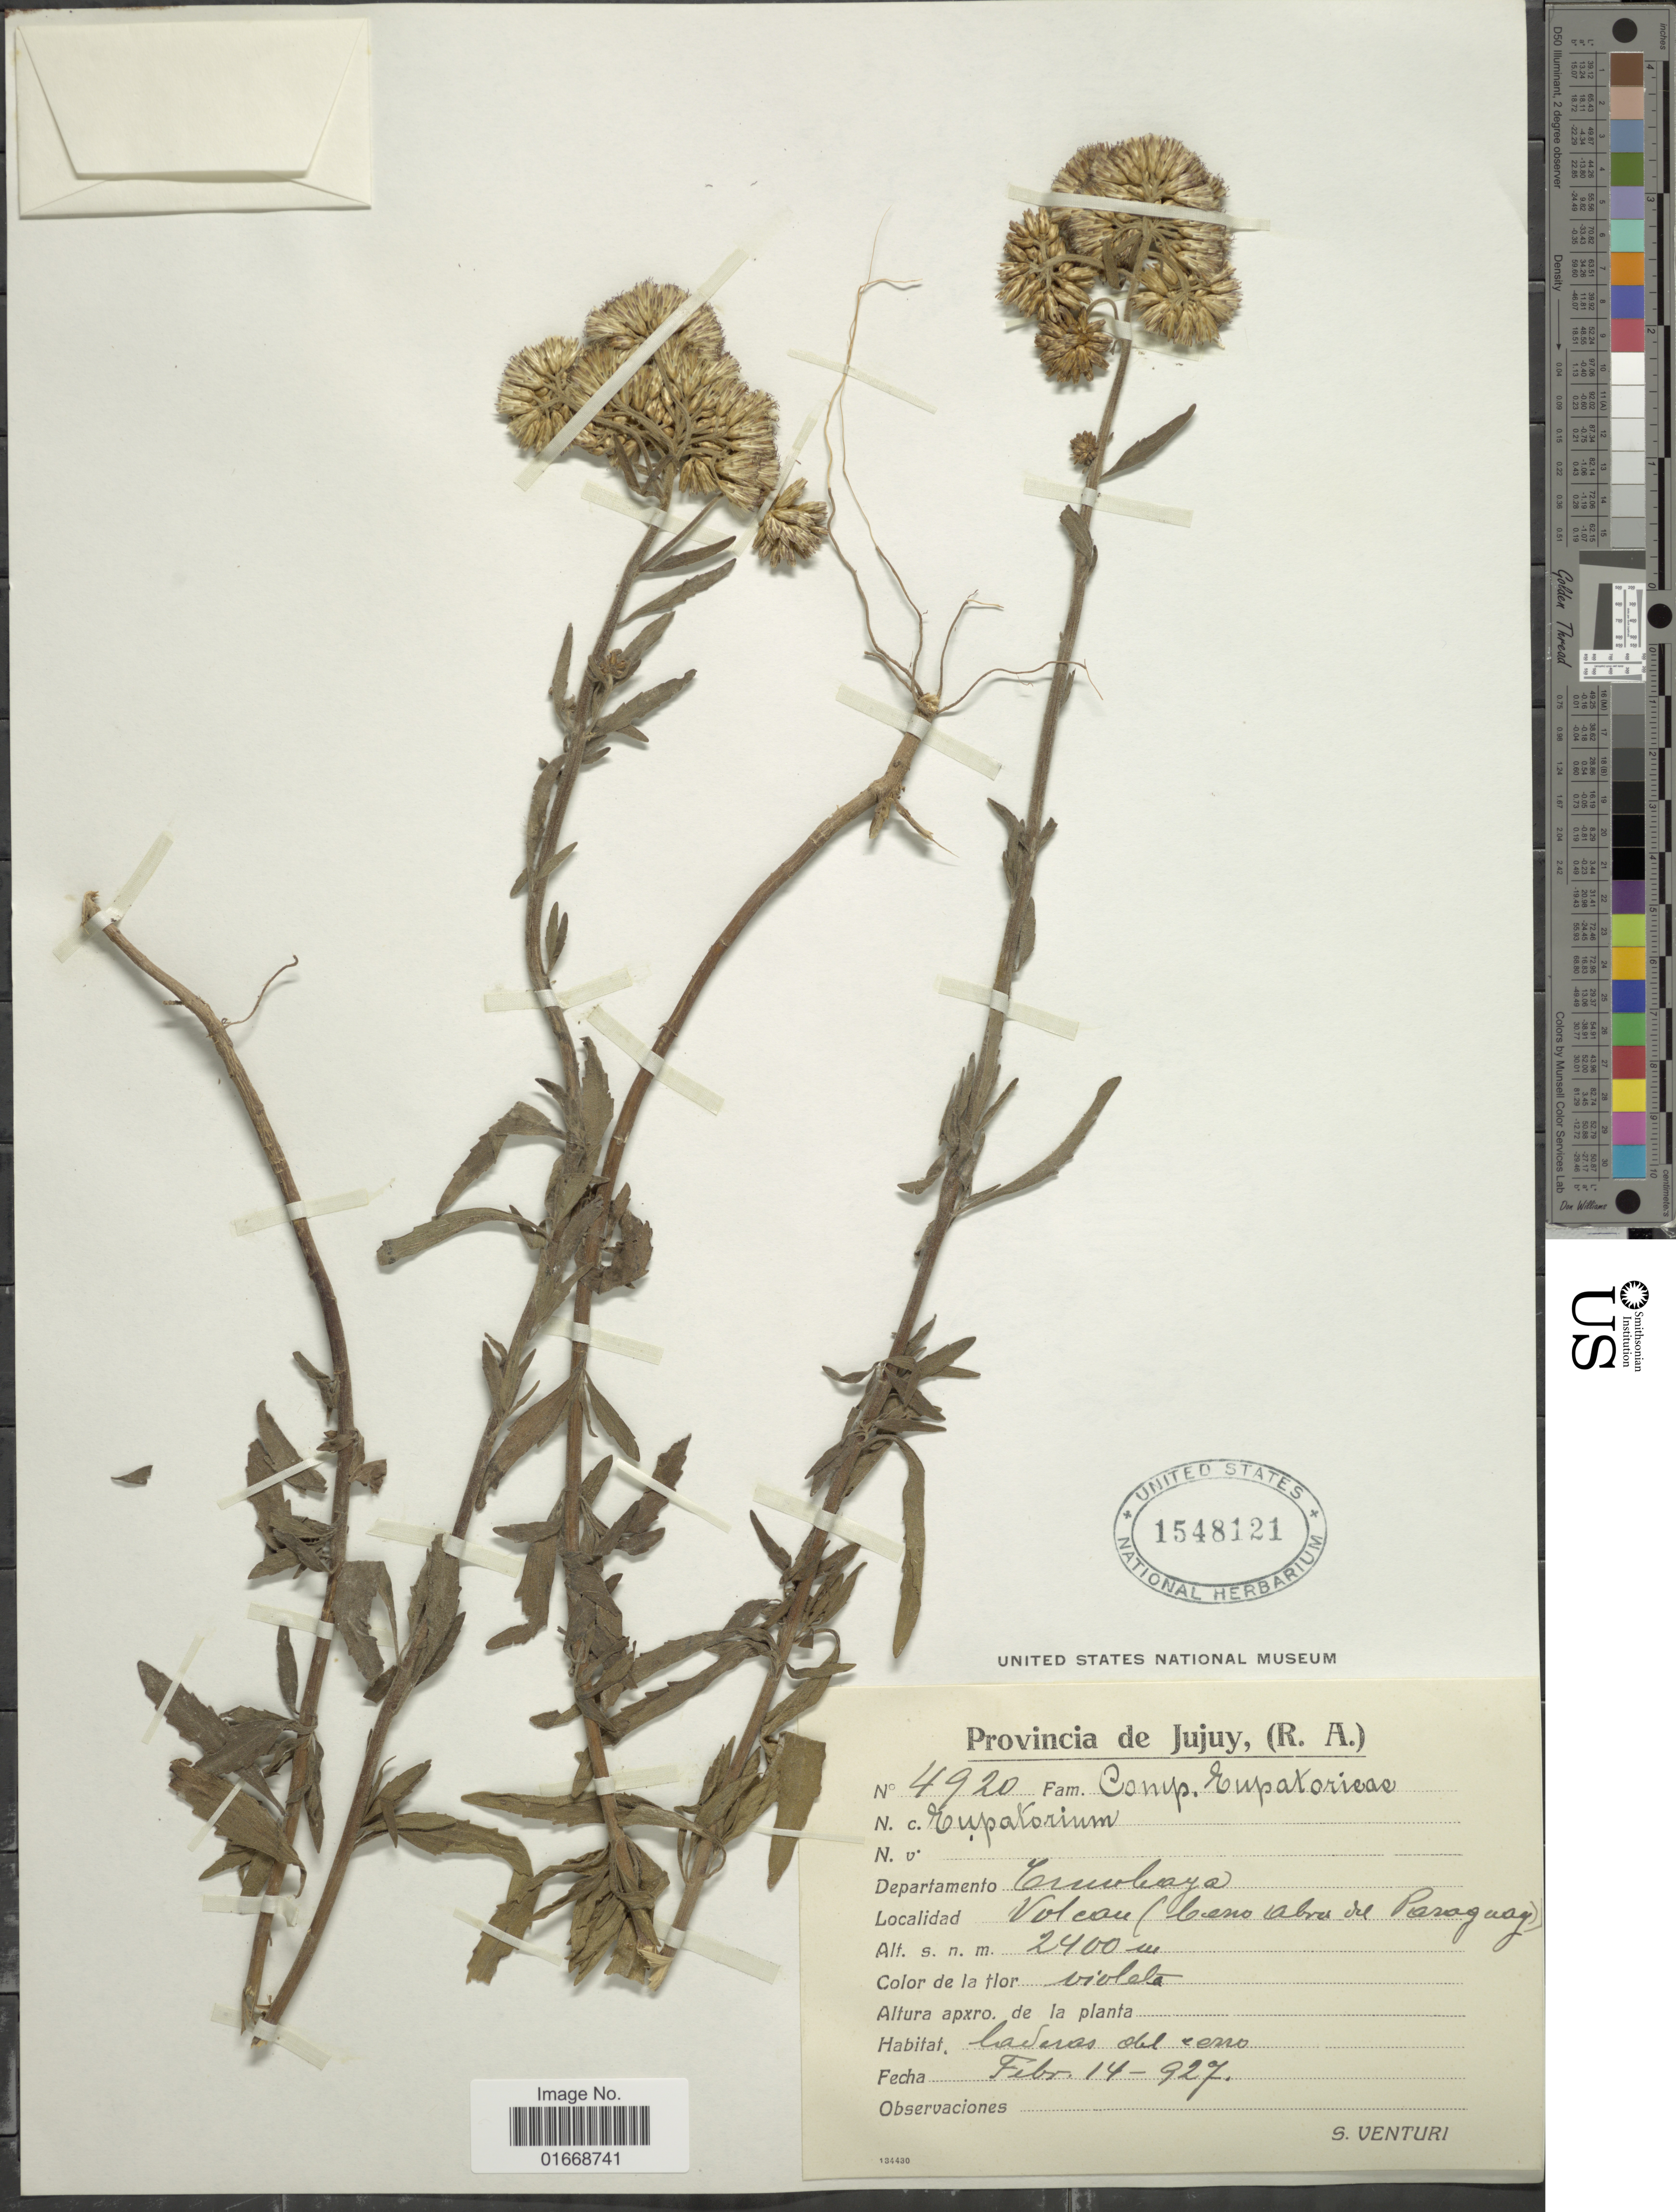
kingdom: Plantae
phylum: Tracheophyta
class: Magnoliopsida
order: Asterales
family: Asteraceae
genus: Chromolaena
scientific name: Chromolaena arnottiana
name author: (Griseb.) R.M. King & H. Rob.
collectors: S. Venturi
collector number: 4920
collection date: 1927-02-14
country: Argentina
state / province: Jujuy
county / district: Tumbaya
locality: Volcan (Cerro abra del Paraguay)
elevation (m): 2400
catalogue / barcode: US 1548121